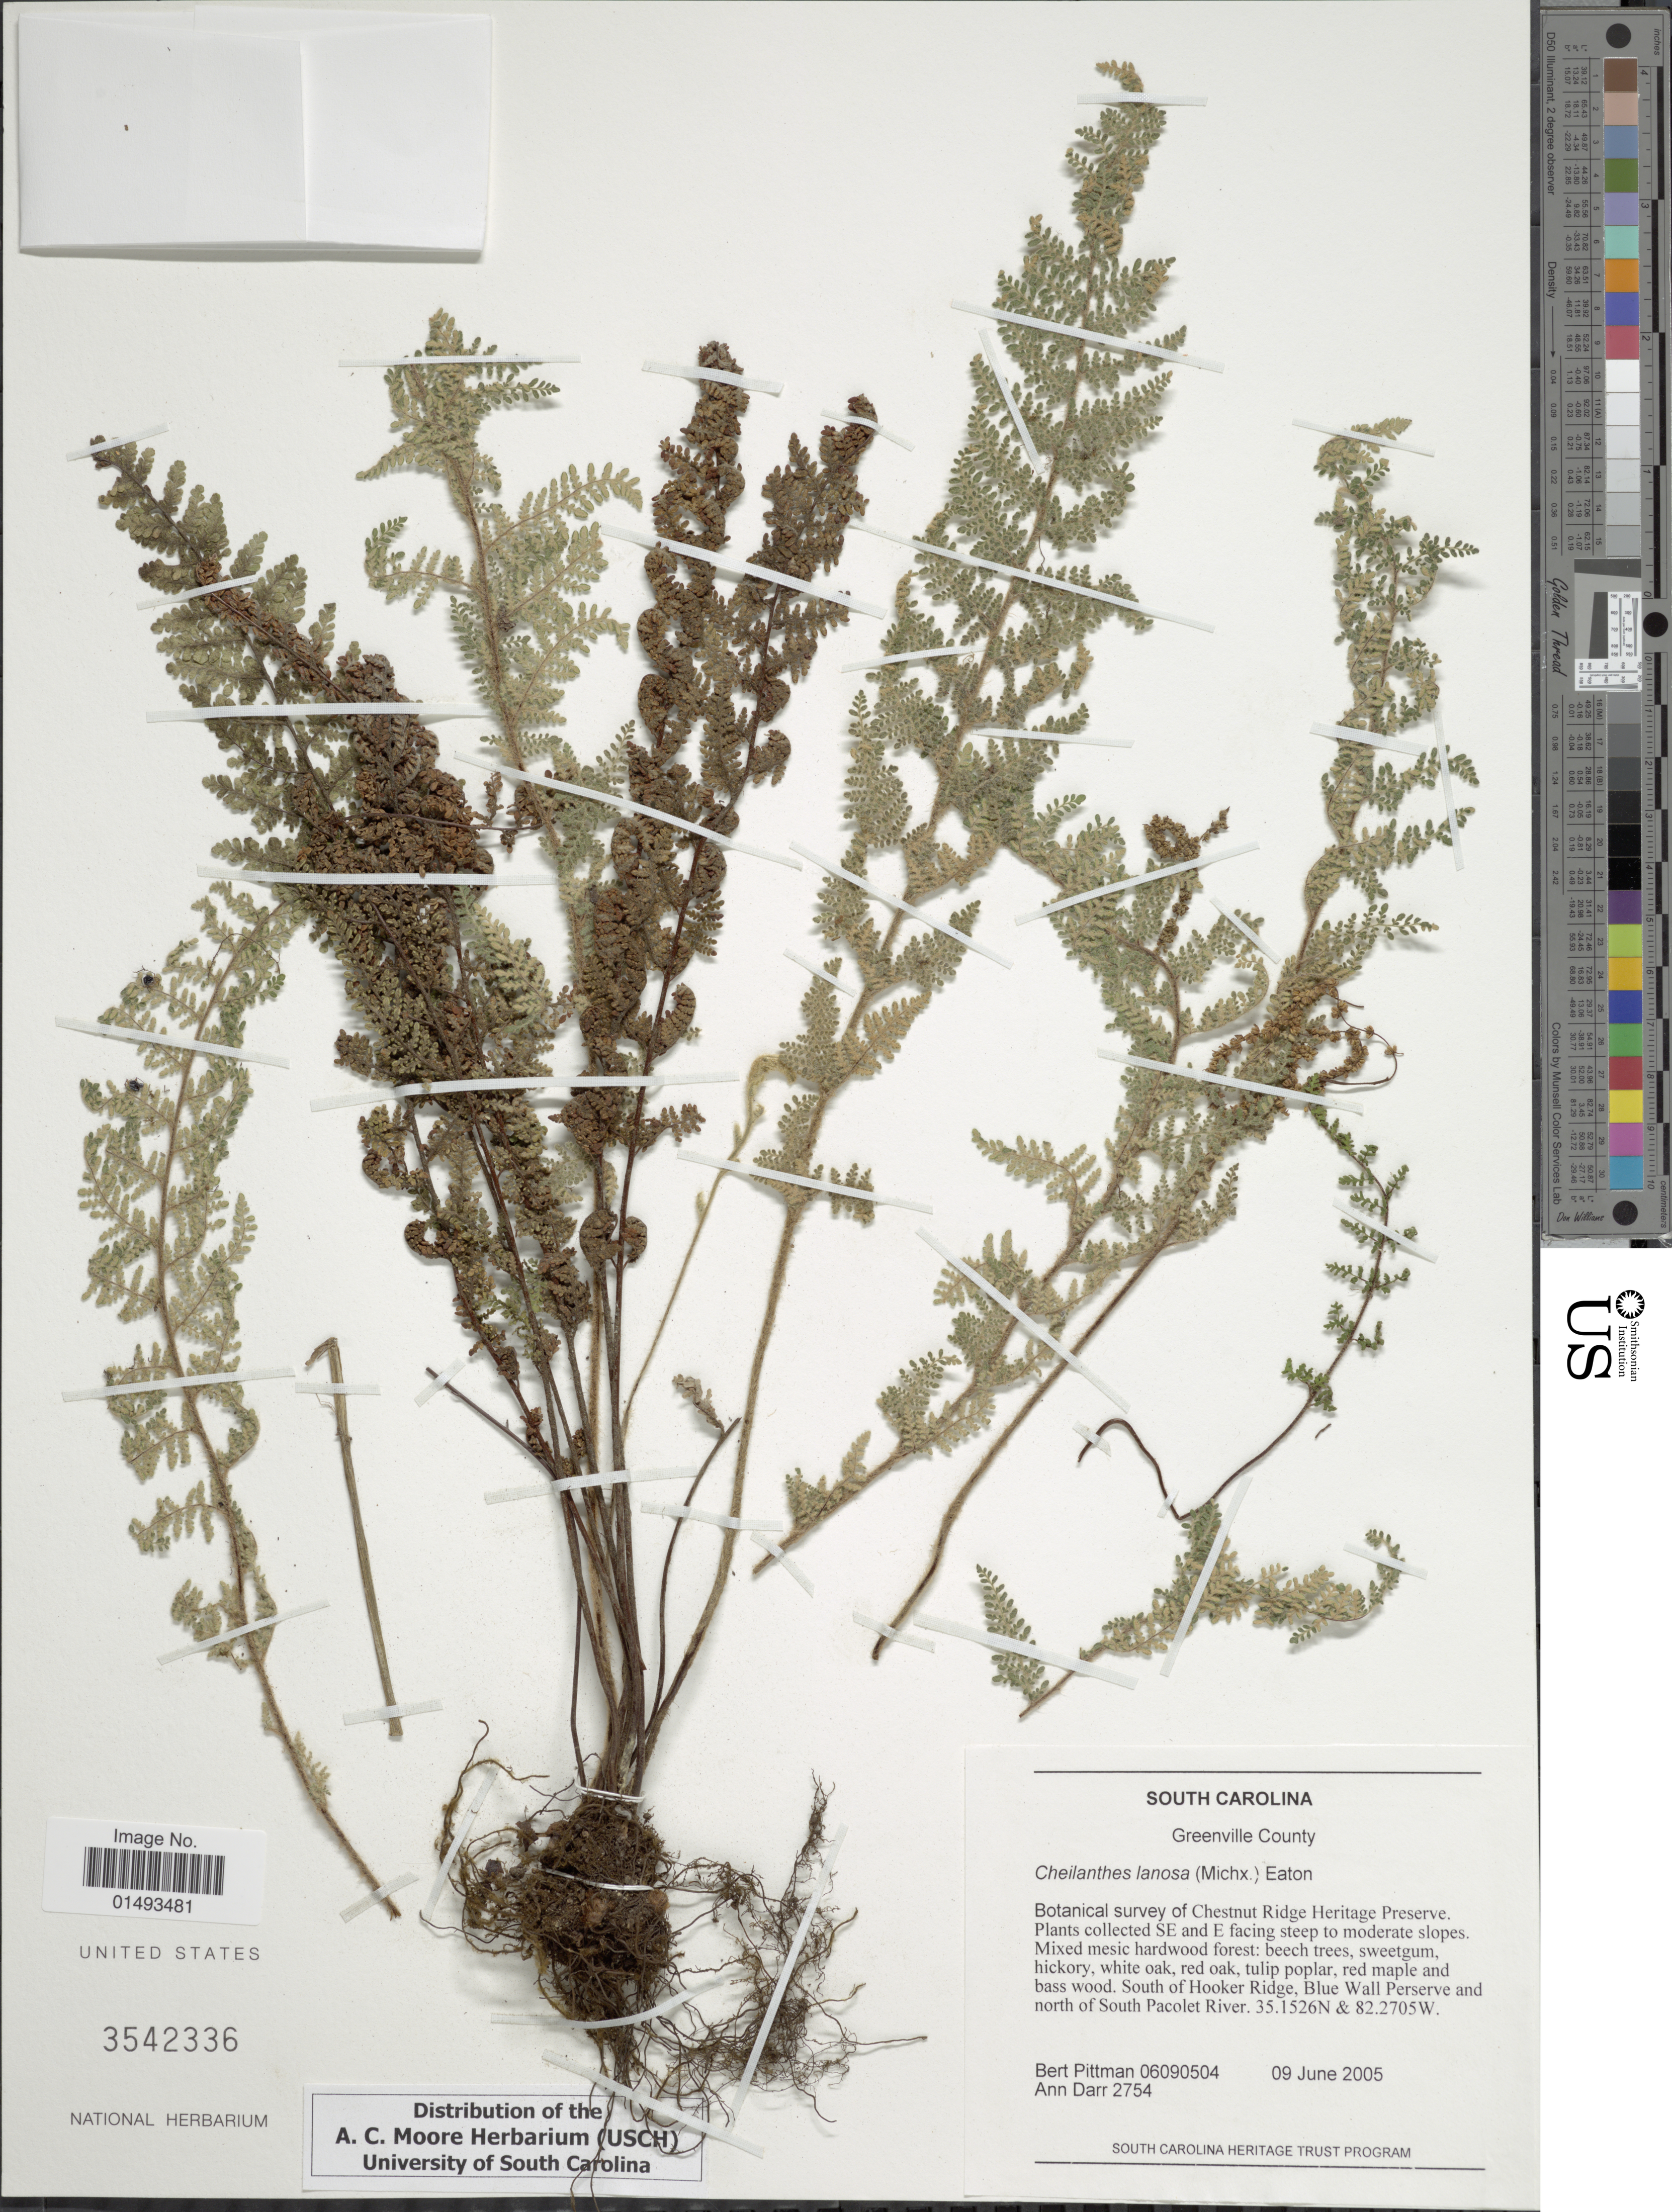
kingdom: Plantae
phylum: Tracheophyta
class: Polypodiopsida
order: Polypodiales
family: Pteridaceae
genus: Myriopteris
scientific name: Myriopteris lanosa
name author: (Michx.) Grusz & Windham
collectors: B. Pittman & A. Darr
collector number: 06090504/2754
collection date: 2005-06-09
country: United States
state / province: South Carolina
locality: Greenville County, Botanical survey of Chestnut Ridge Heritage Preserve. Plants collected SE and E facing steep to moderate slopes. Mixed mesic hardwood forsest; South of Hooker Ridge, Blue Wall Perserve and north of South Pacolet River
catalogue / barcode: US 3542336